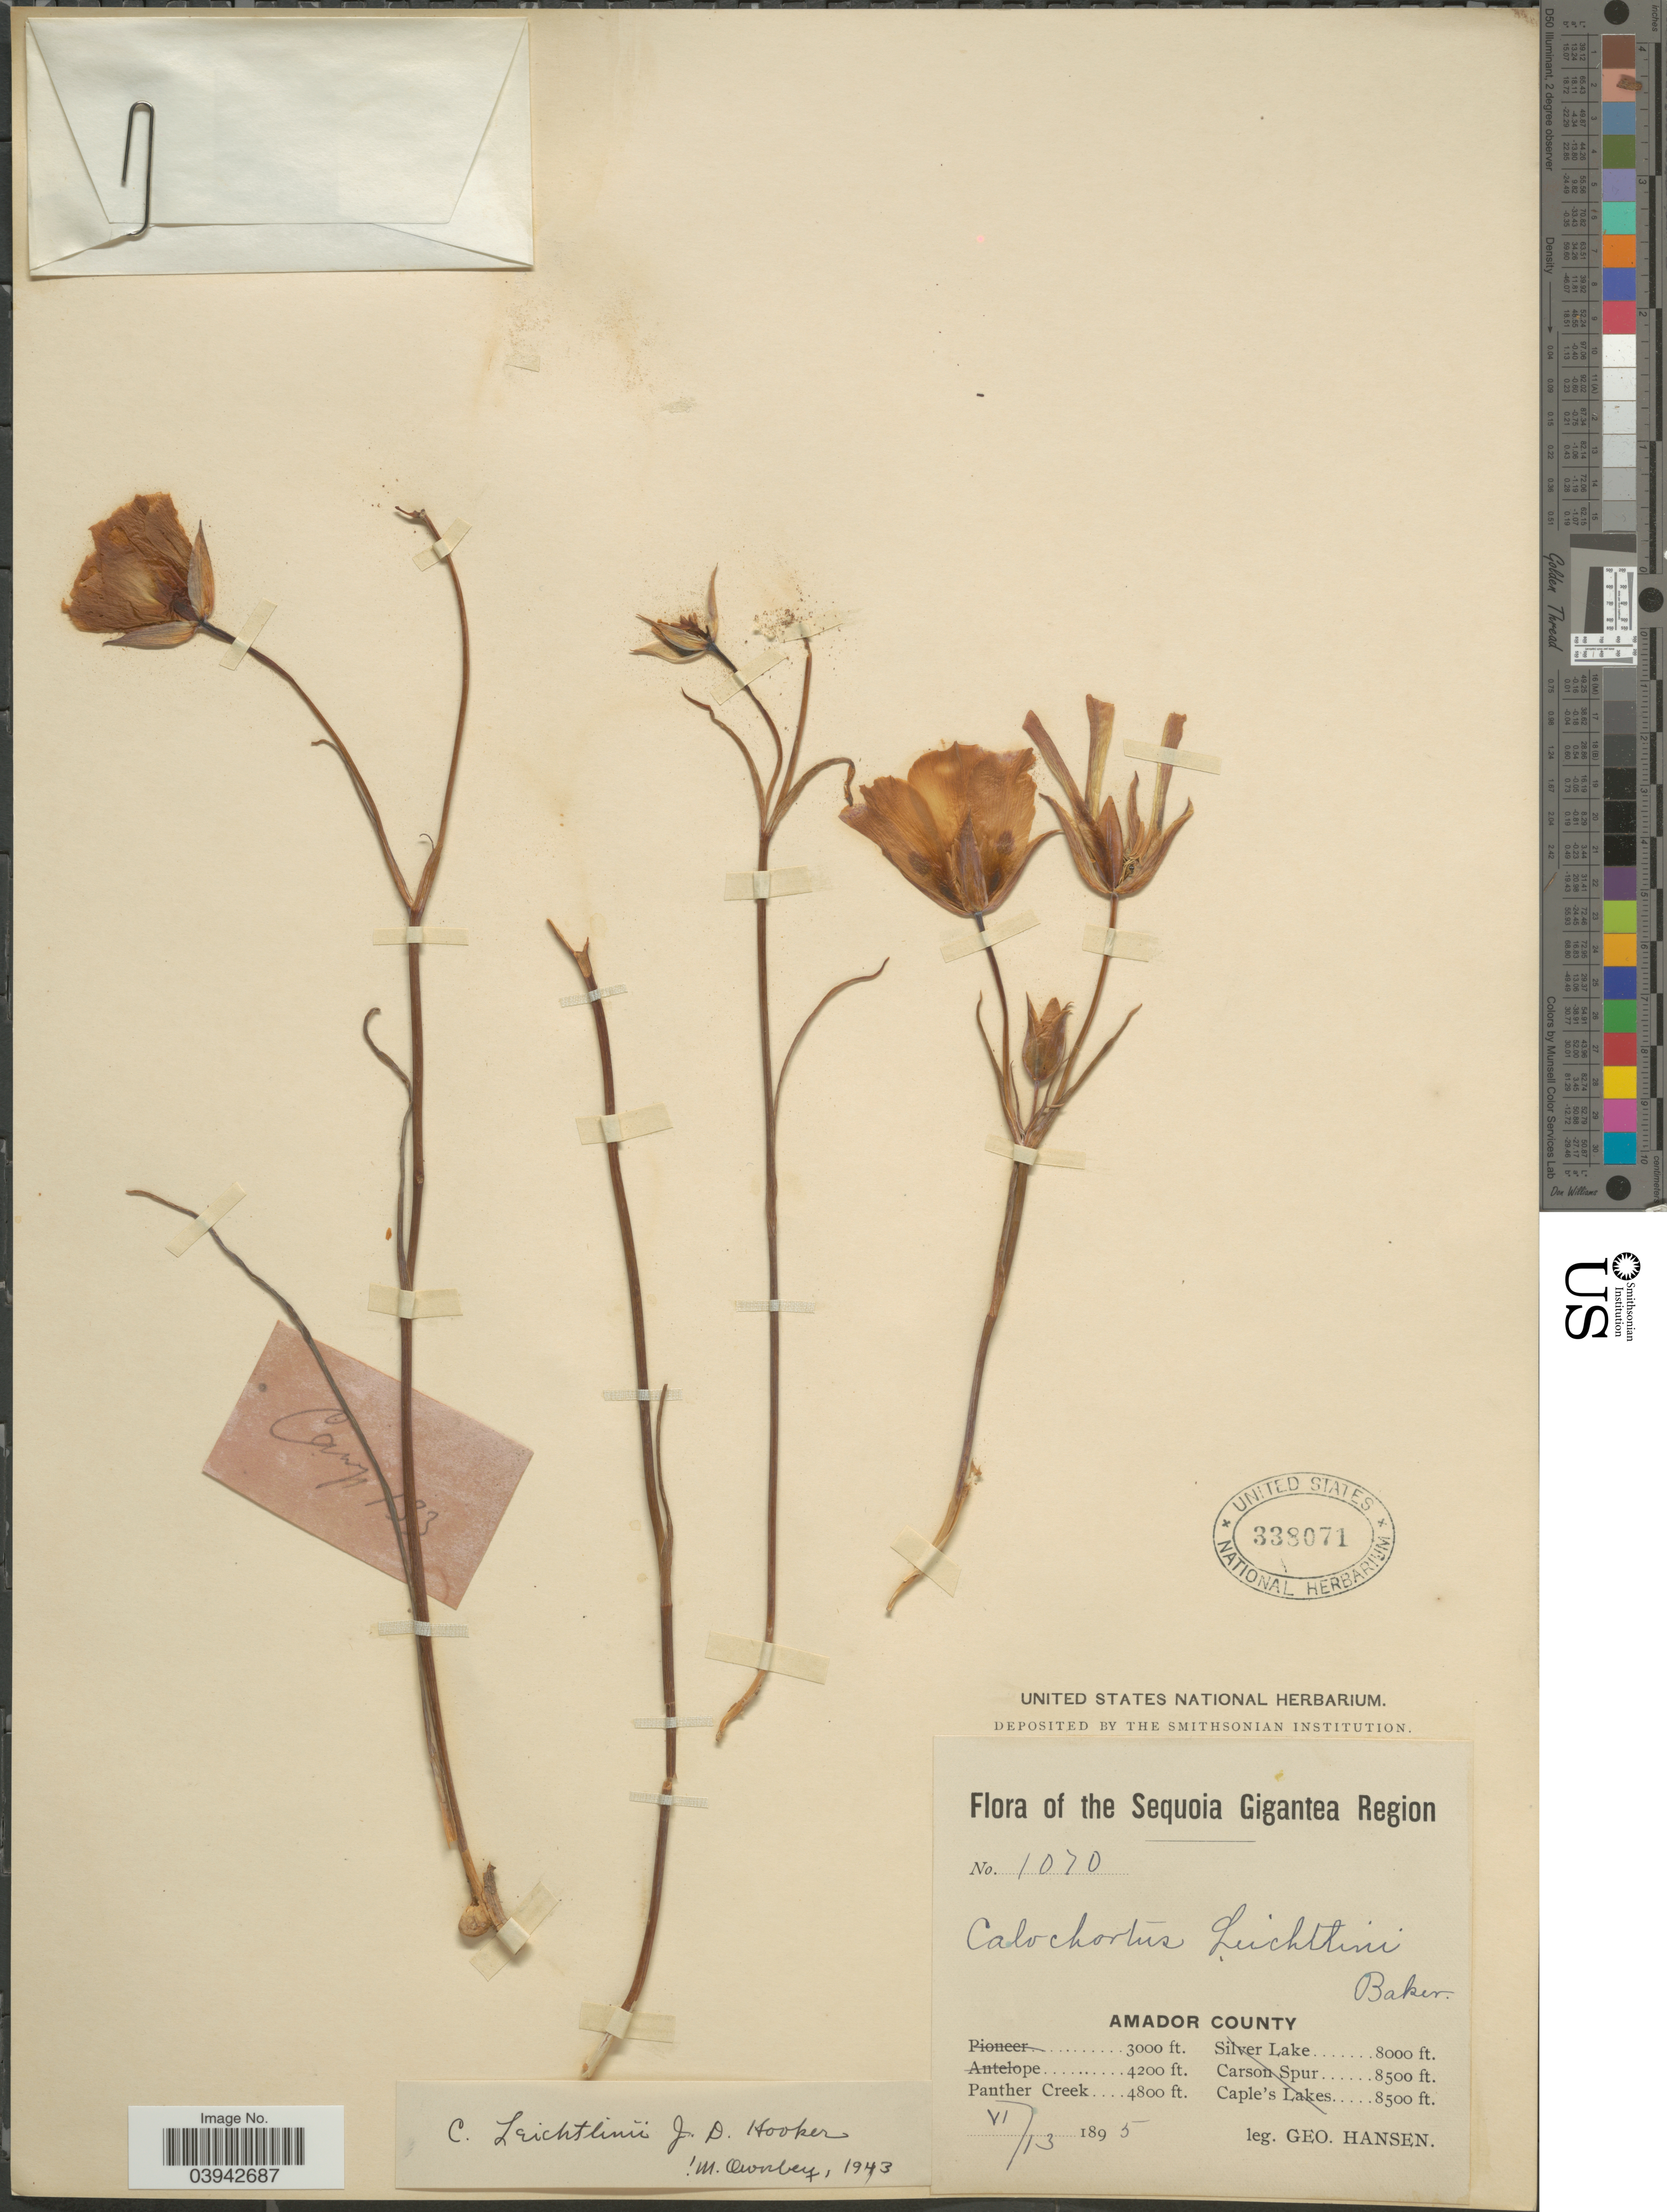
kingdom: Plantae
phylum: Tracheophyta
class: Liliopsida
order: Liliales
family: Liliaceae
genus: Calochortus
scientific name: Calochortus leichtlinii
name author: Hook. f.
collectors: G. Hansen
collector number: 1070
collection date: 1895-06-13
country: United States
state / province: California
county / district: Amador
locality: The Sequoia Gigantea Region. Amador County. Panther Creek.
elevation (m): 1463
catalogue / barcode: US 338071